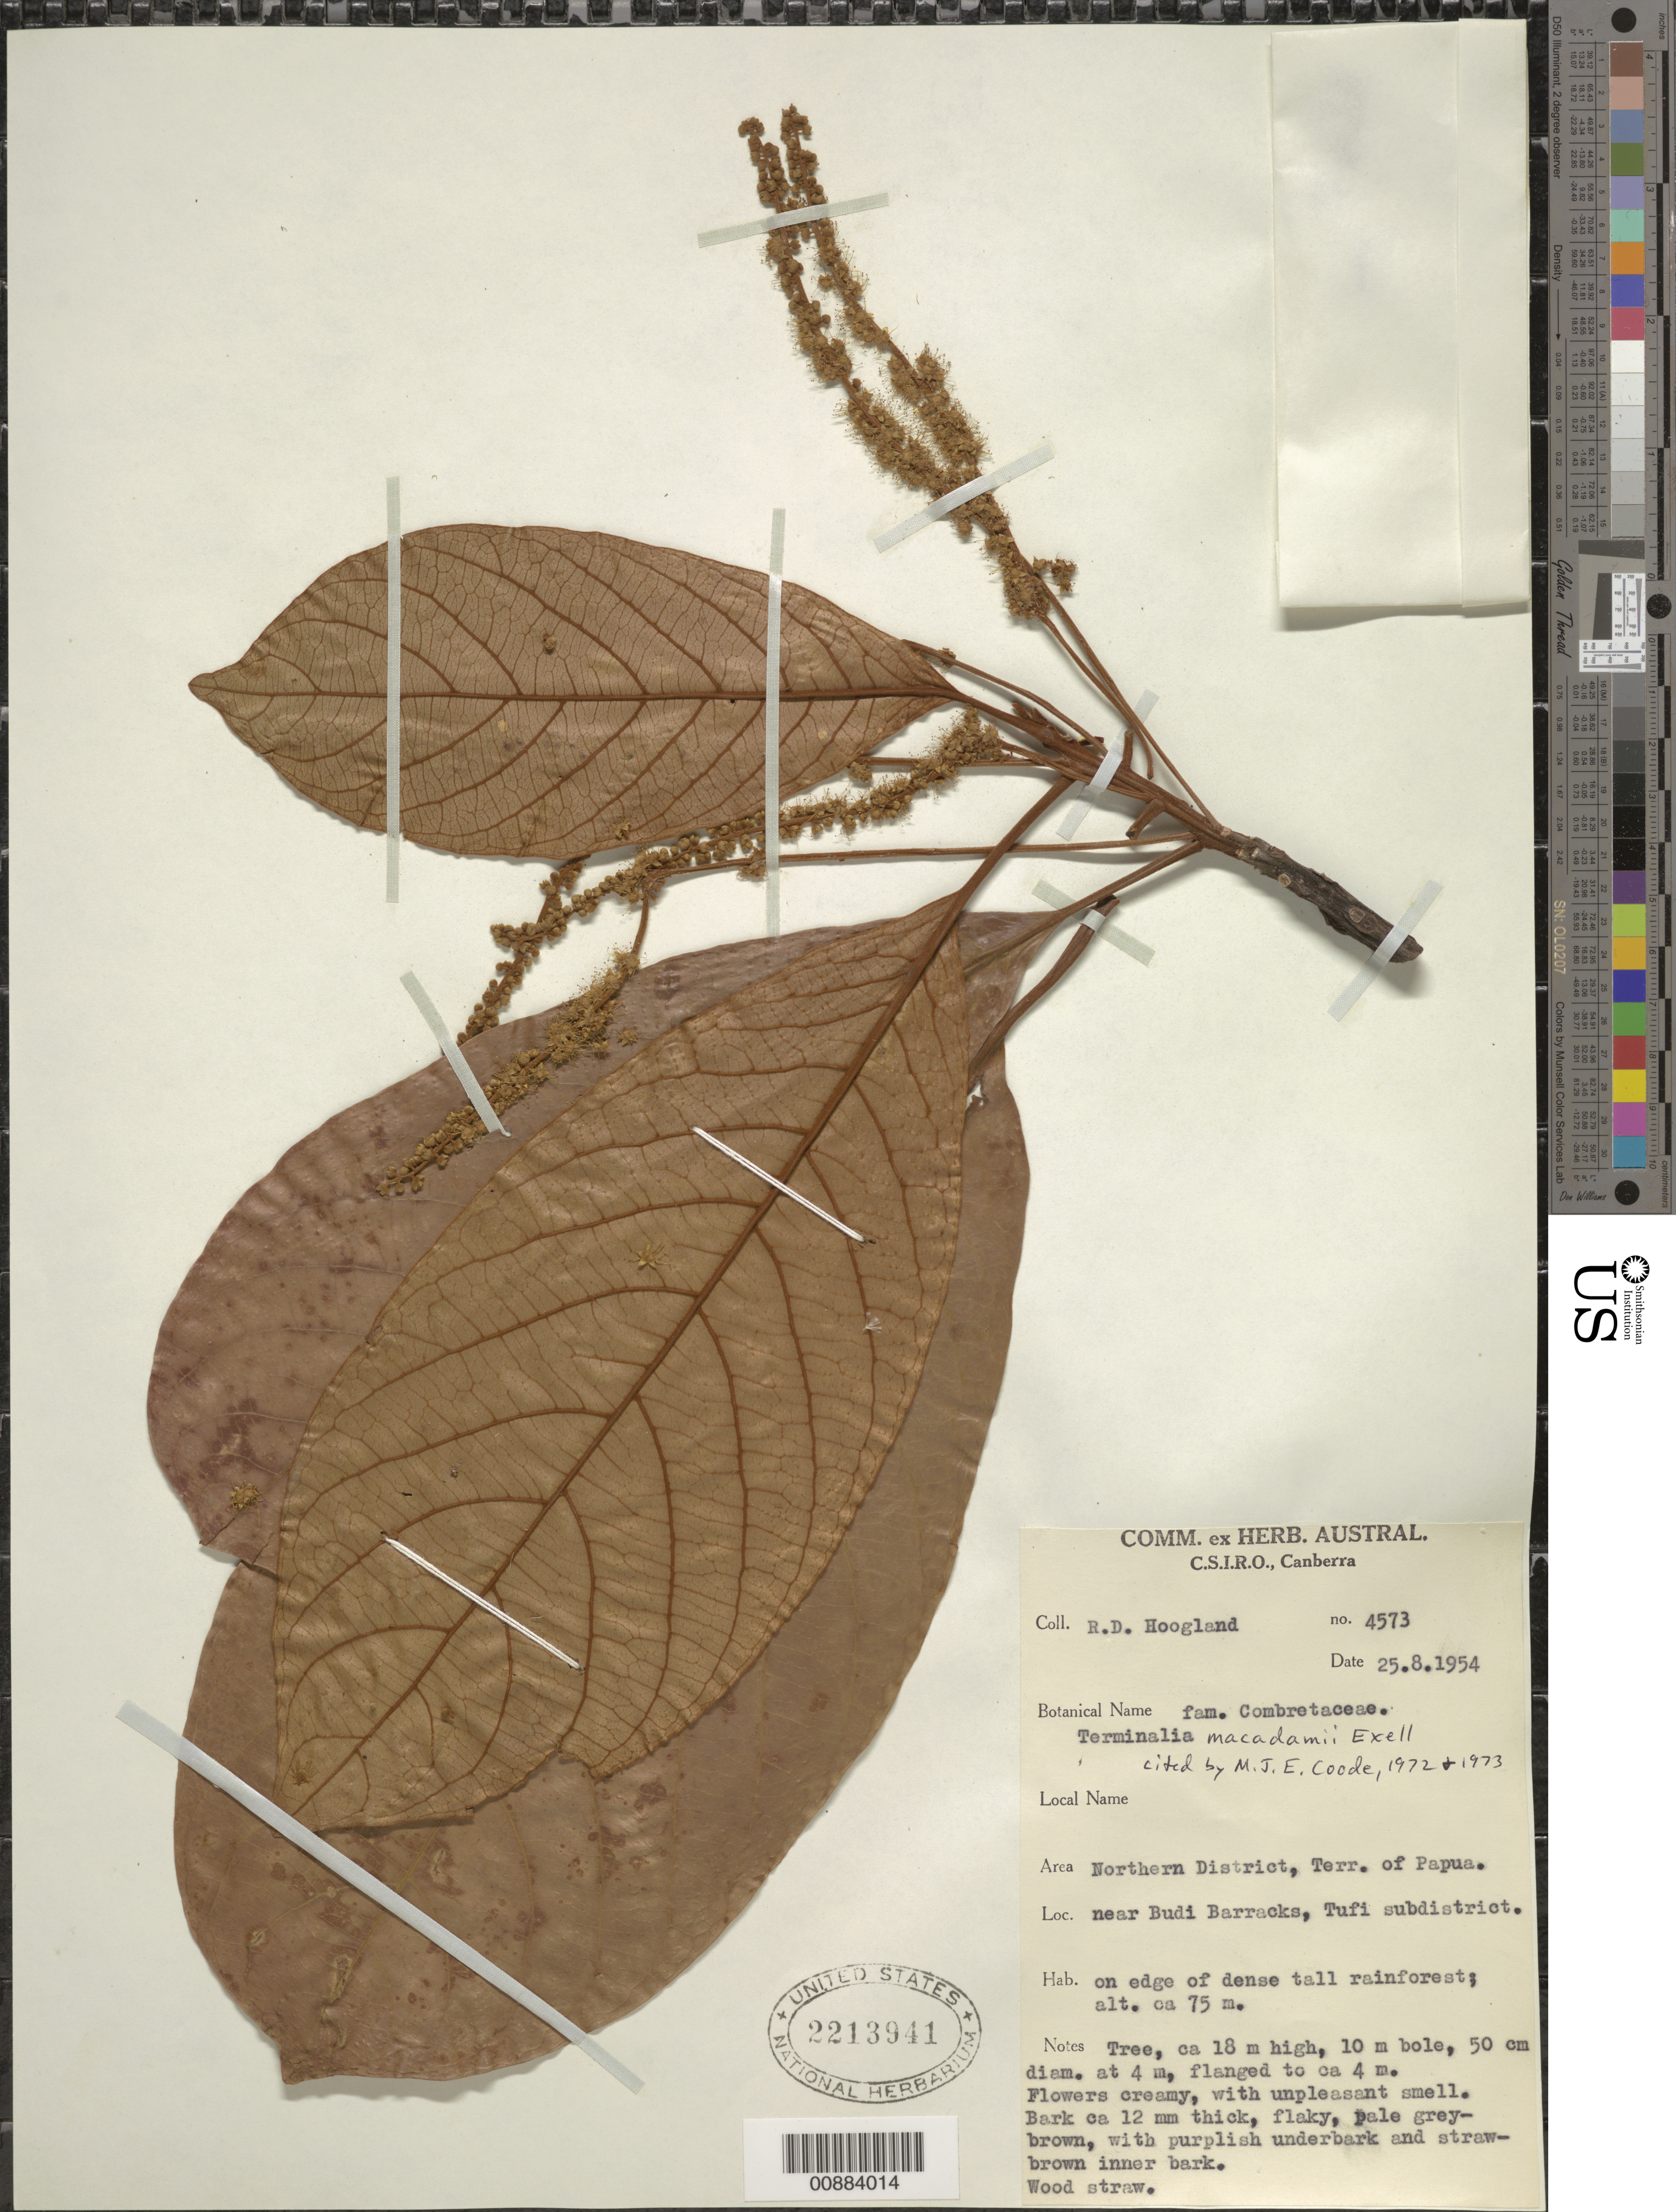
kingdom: Plantae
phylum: Tracheophyta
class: Magnoliopsida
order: Myrtales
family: Combretaceae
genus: Terminalia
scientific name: Terminalia macadamii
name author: Exell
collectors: R. D. Hoogland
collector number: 4573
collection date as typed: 25 Aug 1954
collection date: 1954-08-25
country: Papua New Guinea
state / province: Northern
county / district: Tufi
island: New Guinea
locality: Northern Dist.; near Budi Barracks Tufi subdistrict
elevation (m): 75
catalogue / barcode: US 2213941